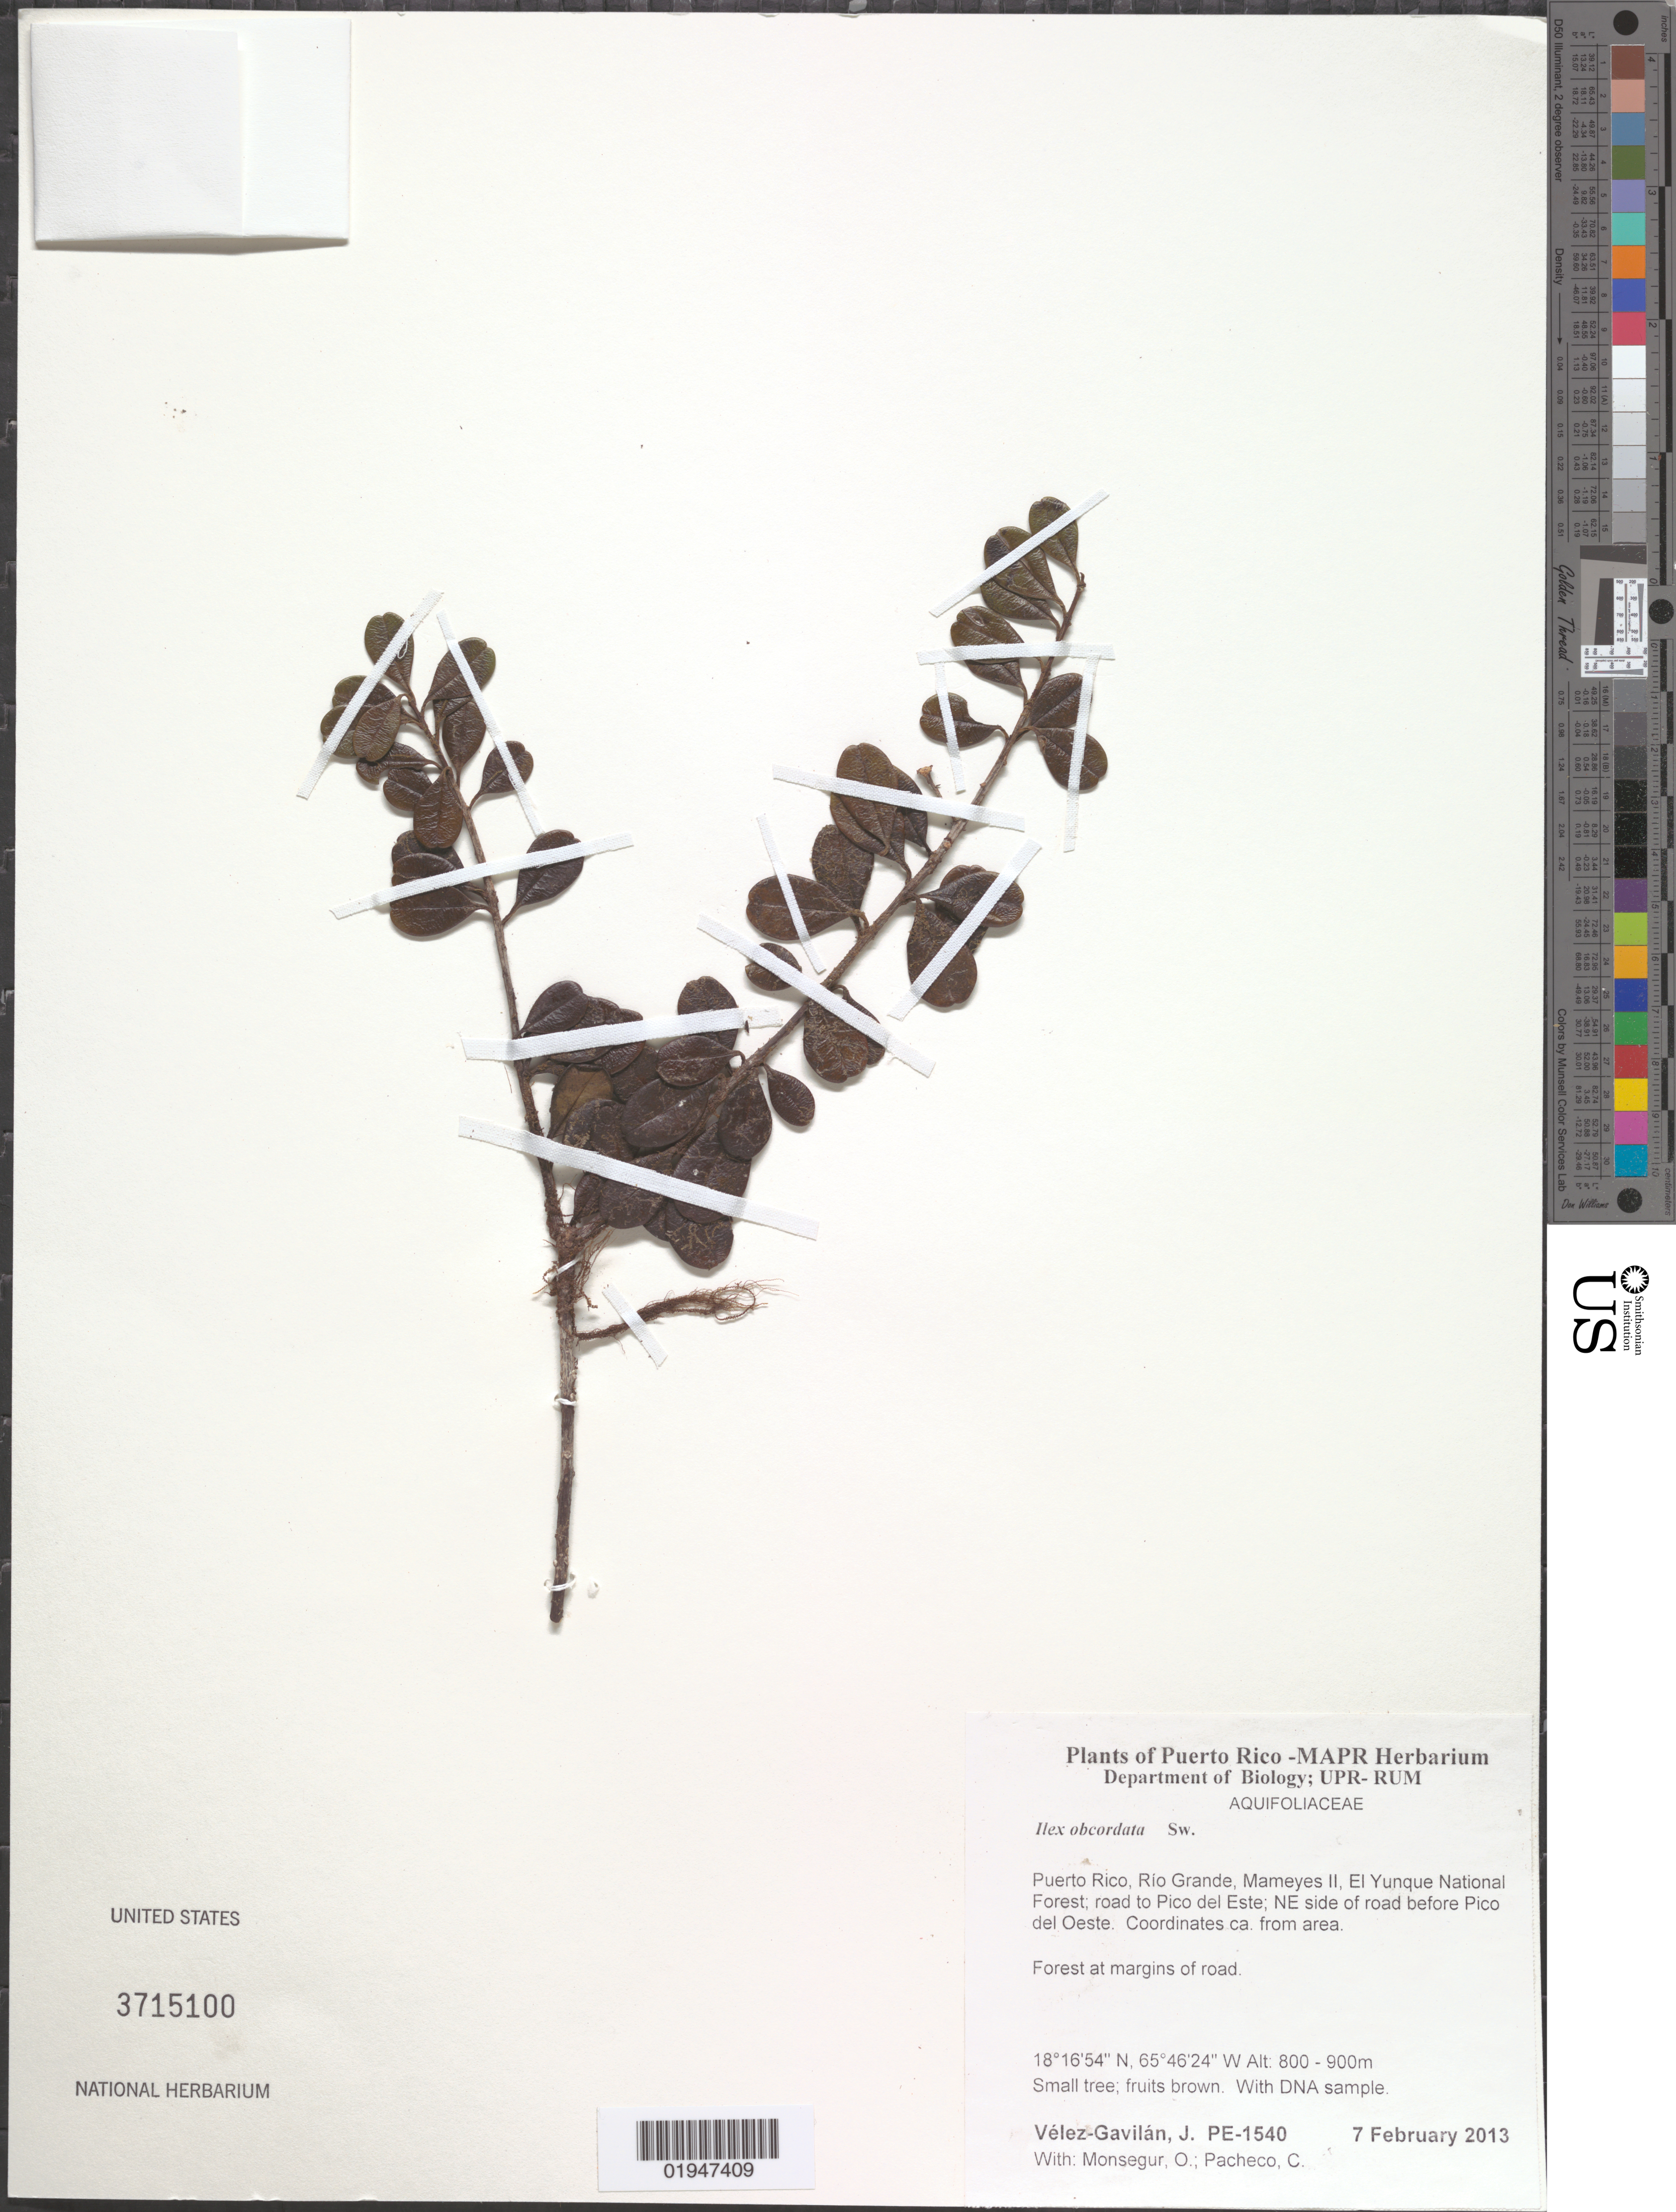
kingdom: Plantae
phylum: Tracheophyta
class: Magnoliopsida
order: Aquifoliales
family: Aquifoliaceae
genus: Ilex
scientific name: Ilex obcordata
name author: Sw.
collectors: J. Vélez-Gavilán, O. Monsegur & C. Pacheco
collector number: PE-1540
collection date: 2013-02-07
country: Puerto Rico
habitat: Forest at margins of road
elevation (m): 800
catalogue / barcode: US 3715100